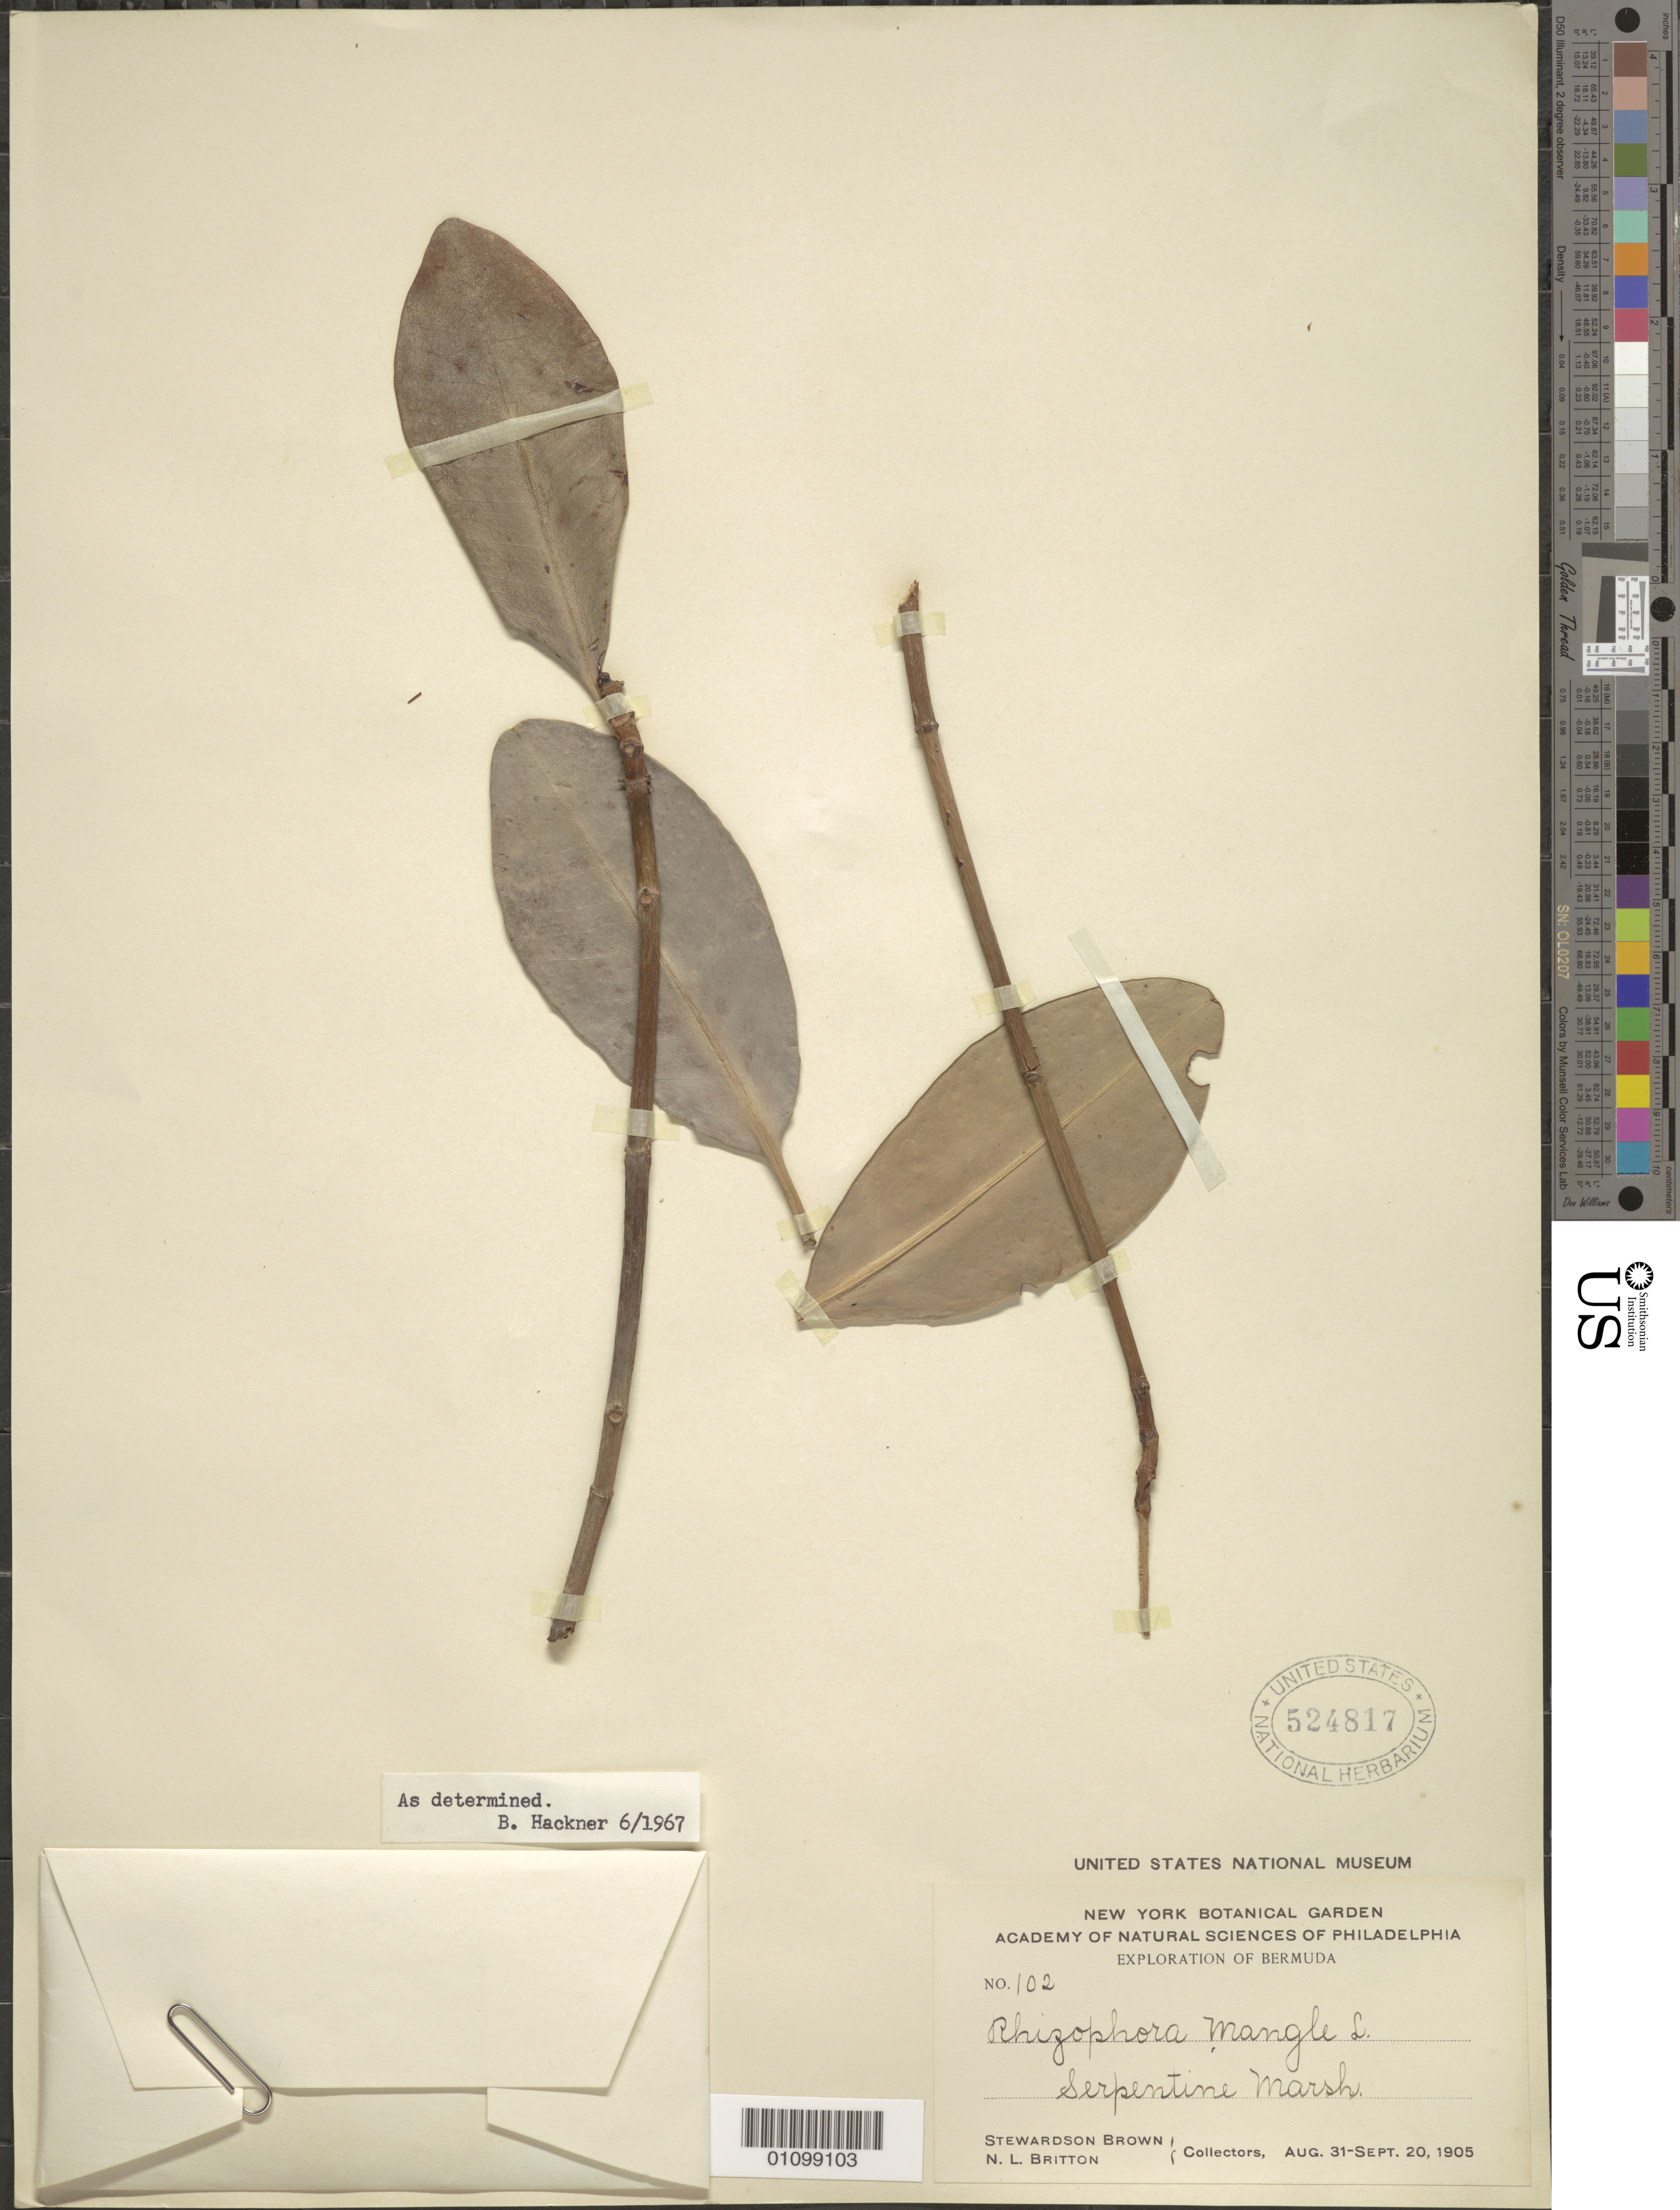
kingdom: Plantae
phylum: Tracheophyta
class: Magnoliopsida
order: Malpighiales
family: Rhizophoraceae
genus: Rhizophora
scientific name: Rhizophora mangle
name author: L.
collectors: S. Brown & N. Britton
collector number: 102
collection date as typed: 31 Aug 1905 to 20 Sep 1905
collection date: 1905-08-31/1905-09-20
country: Bermuda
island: Bermuda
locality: Serpentine Marsh.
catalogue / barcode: US 524817